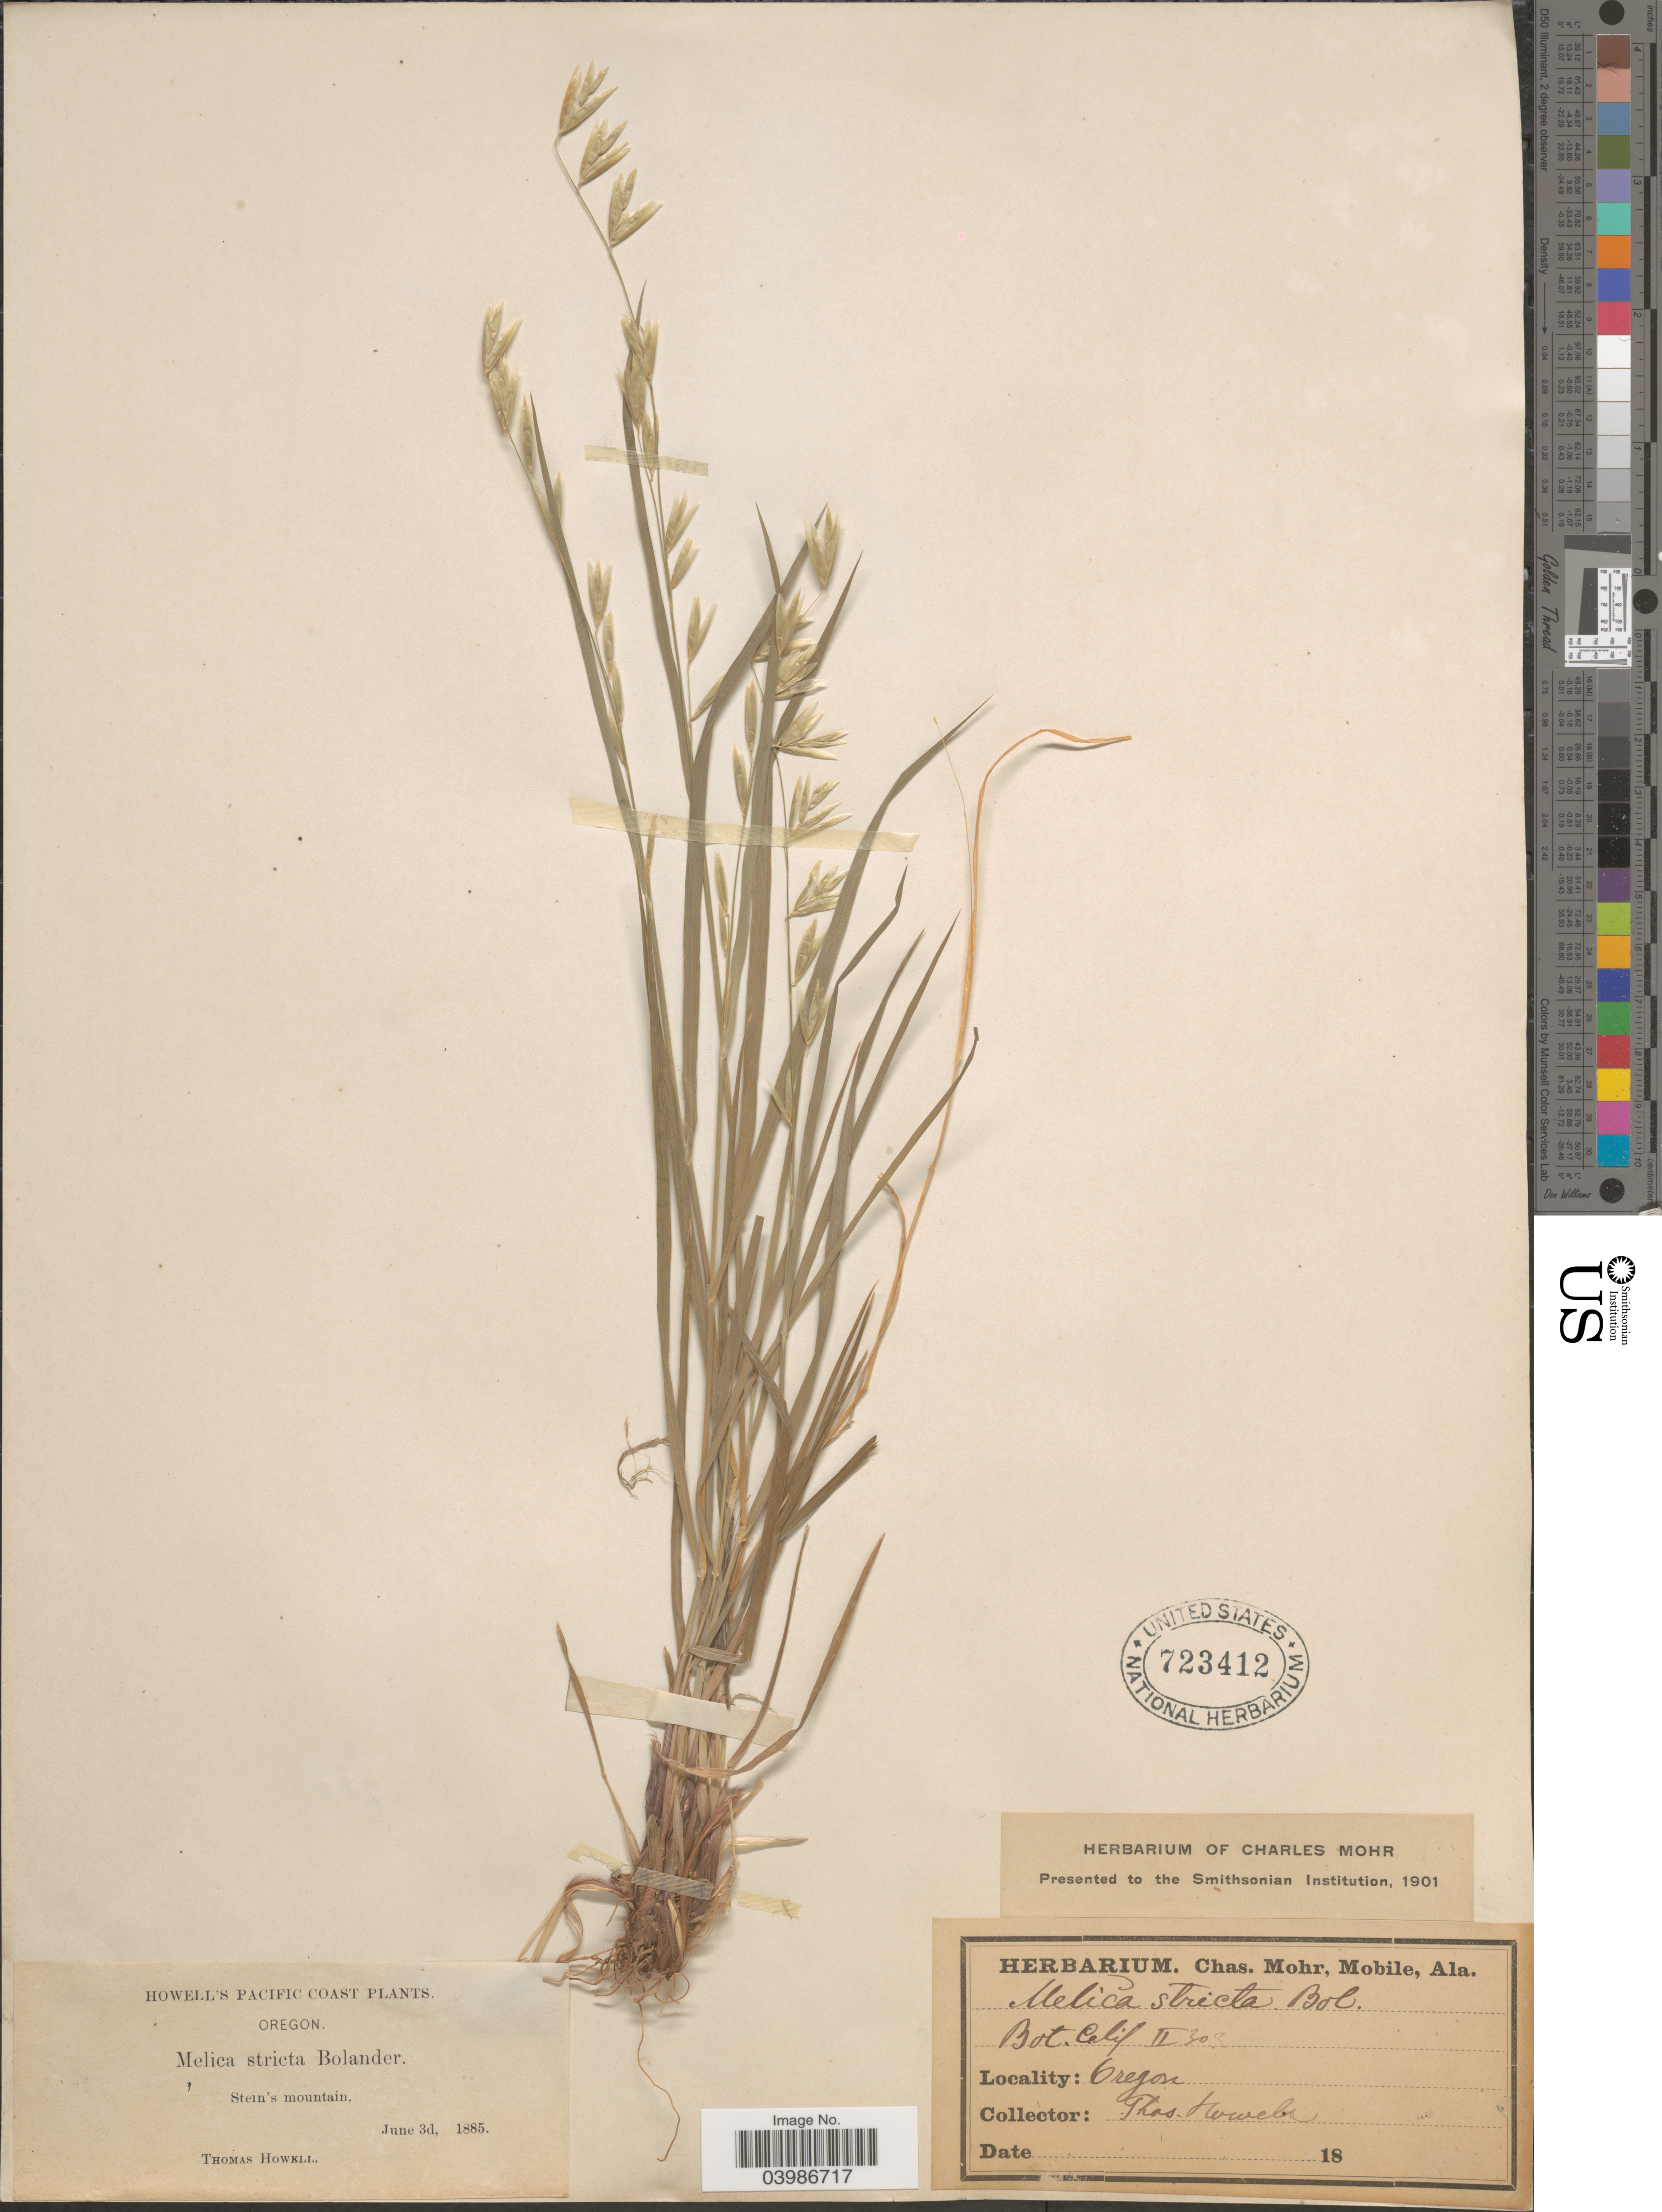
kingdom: Plantae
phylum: Tracheophyta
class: Liliopsida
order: Poales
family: Poaceae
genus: Melica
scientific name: Melica stricta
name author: Bol.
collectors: T. Howell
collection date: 1885-06-03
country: United States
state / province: Oregon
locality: Pacific Coast. Stein's mountain.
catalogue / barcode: US 723412